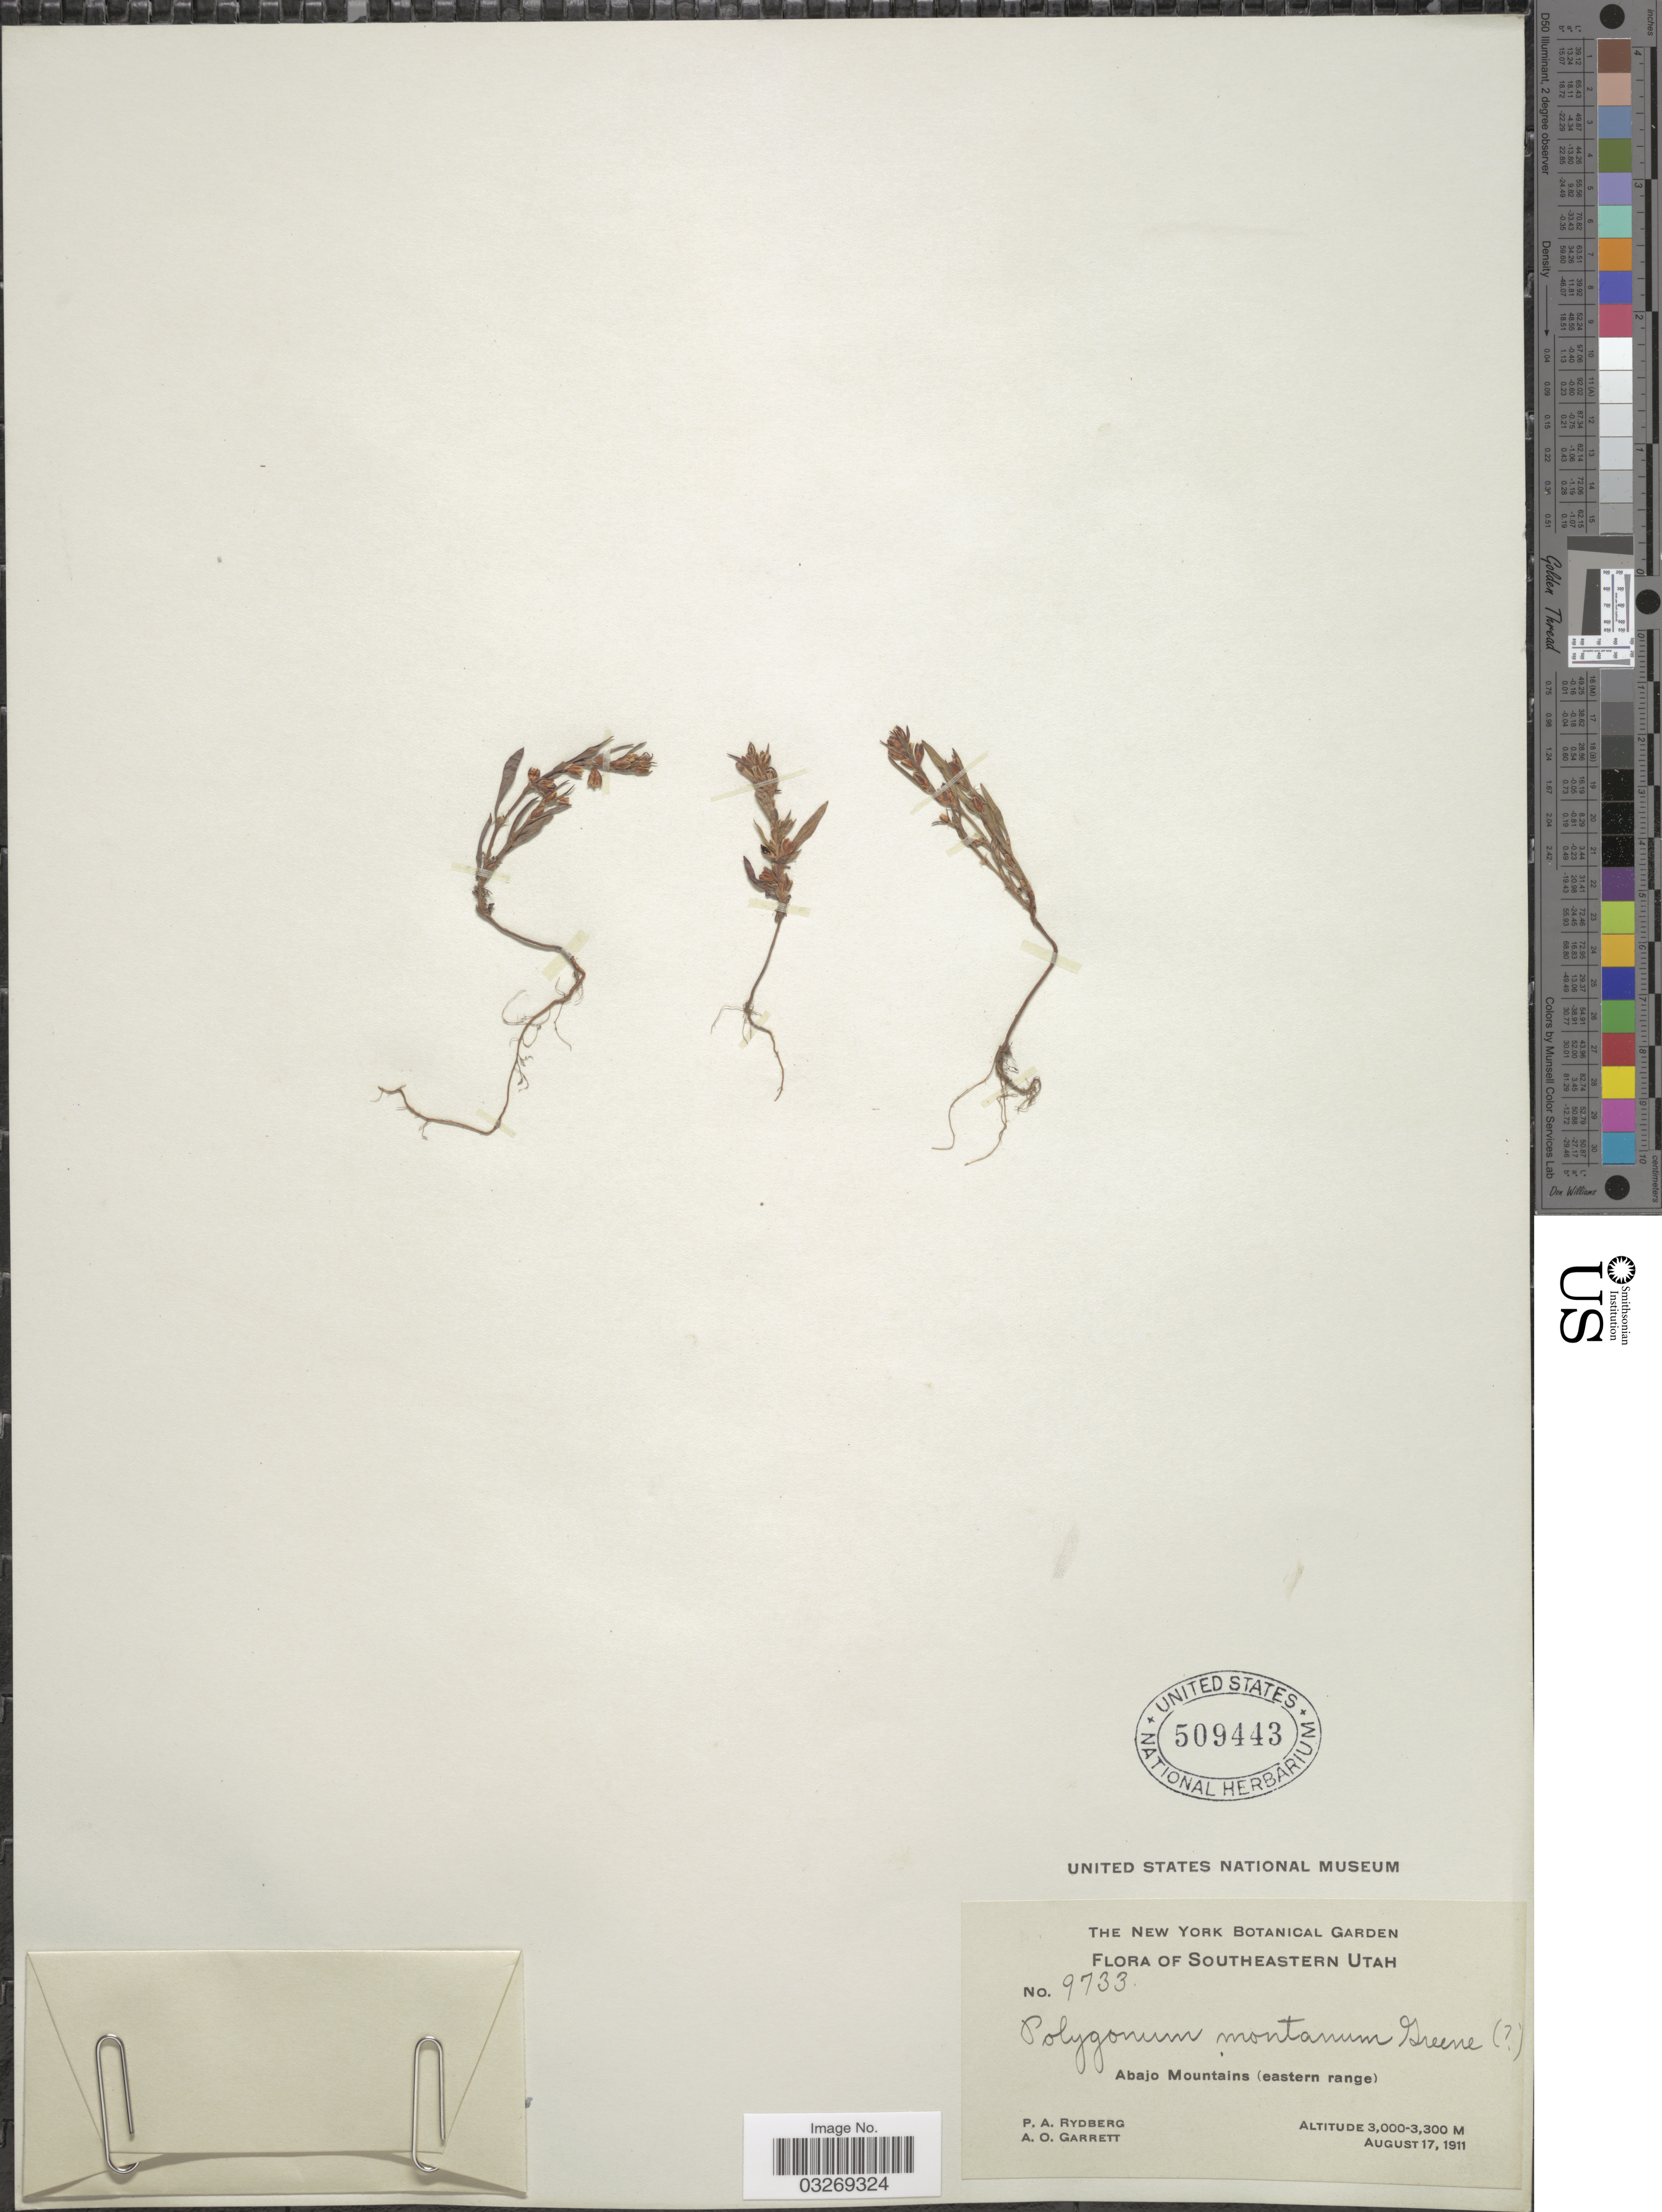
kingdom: Plantae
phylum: Tracheophyta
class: Magnoliopsida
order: Caryophyllales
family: Polygonaceae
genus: Polygonum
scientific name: Polygonum douglasii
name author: Greene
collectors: P. A. Rydberg & A. O. Garrett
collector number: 9733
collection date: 1911-08-17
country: United States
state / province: Utah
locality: Southeastern Utah, Abajo Mountains (eastern range).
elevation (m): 3000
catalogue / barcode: US 509443